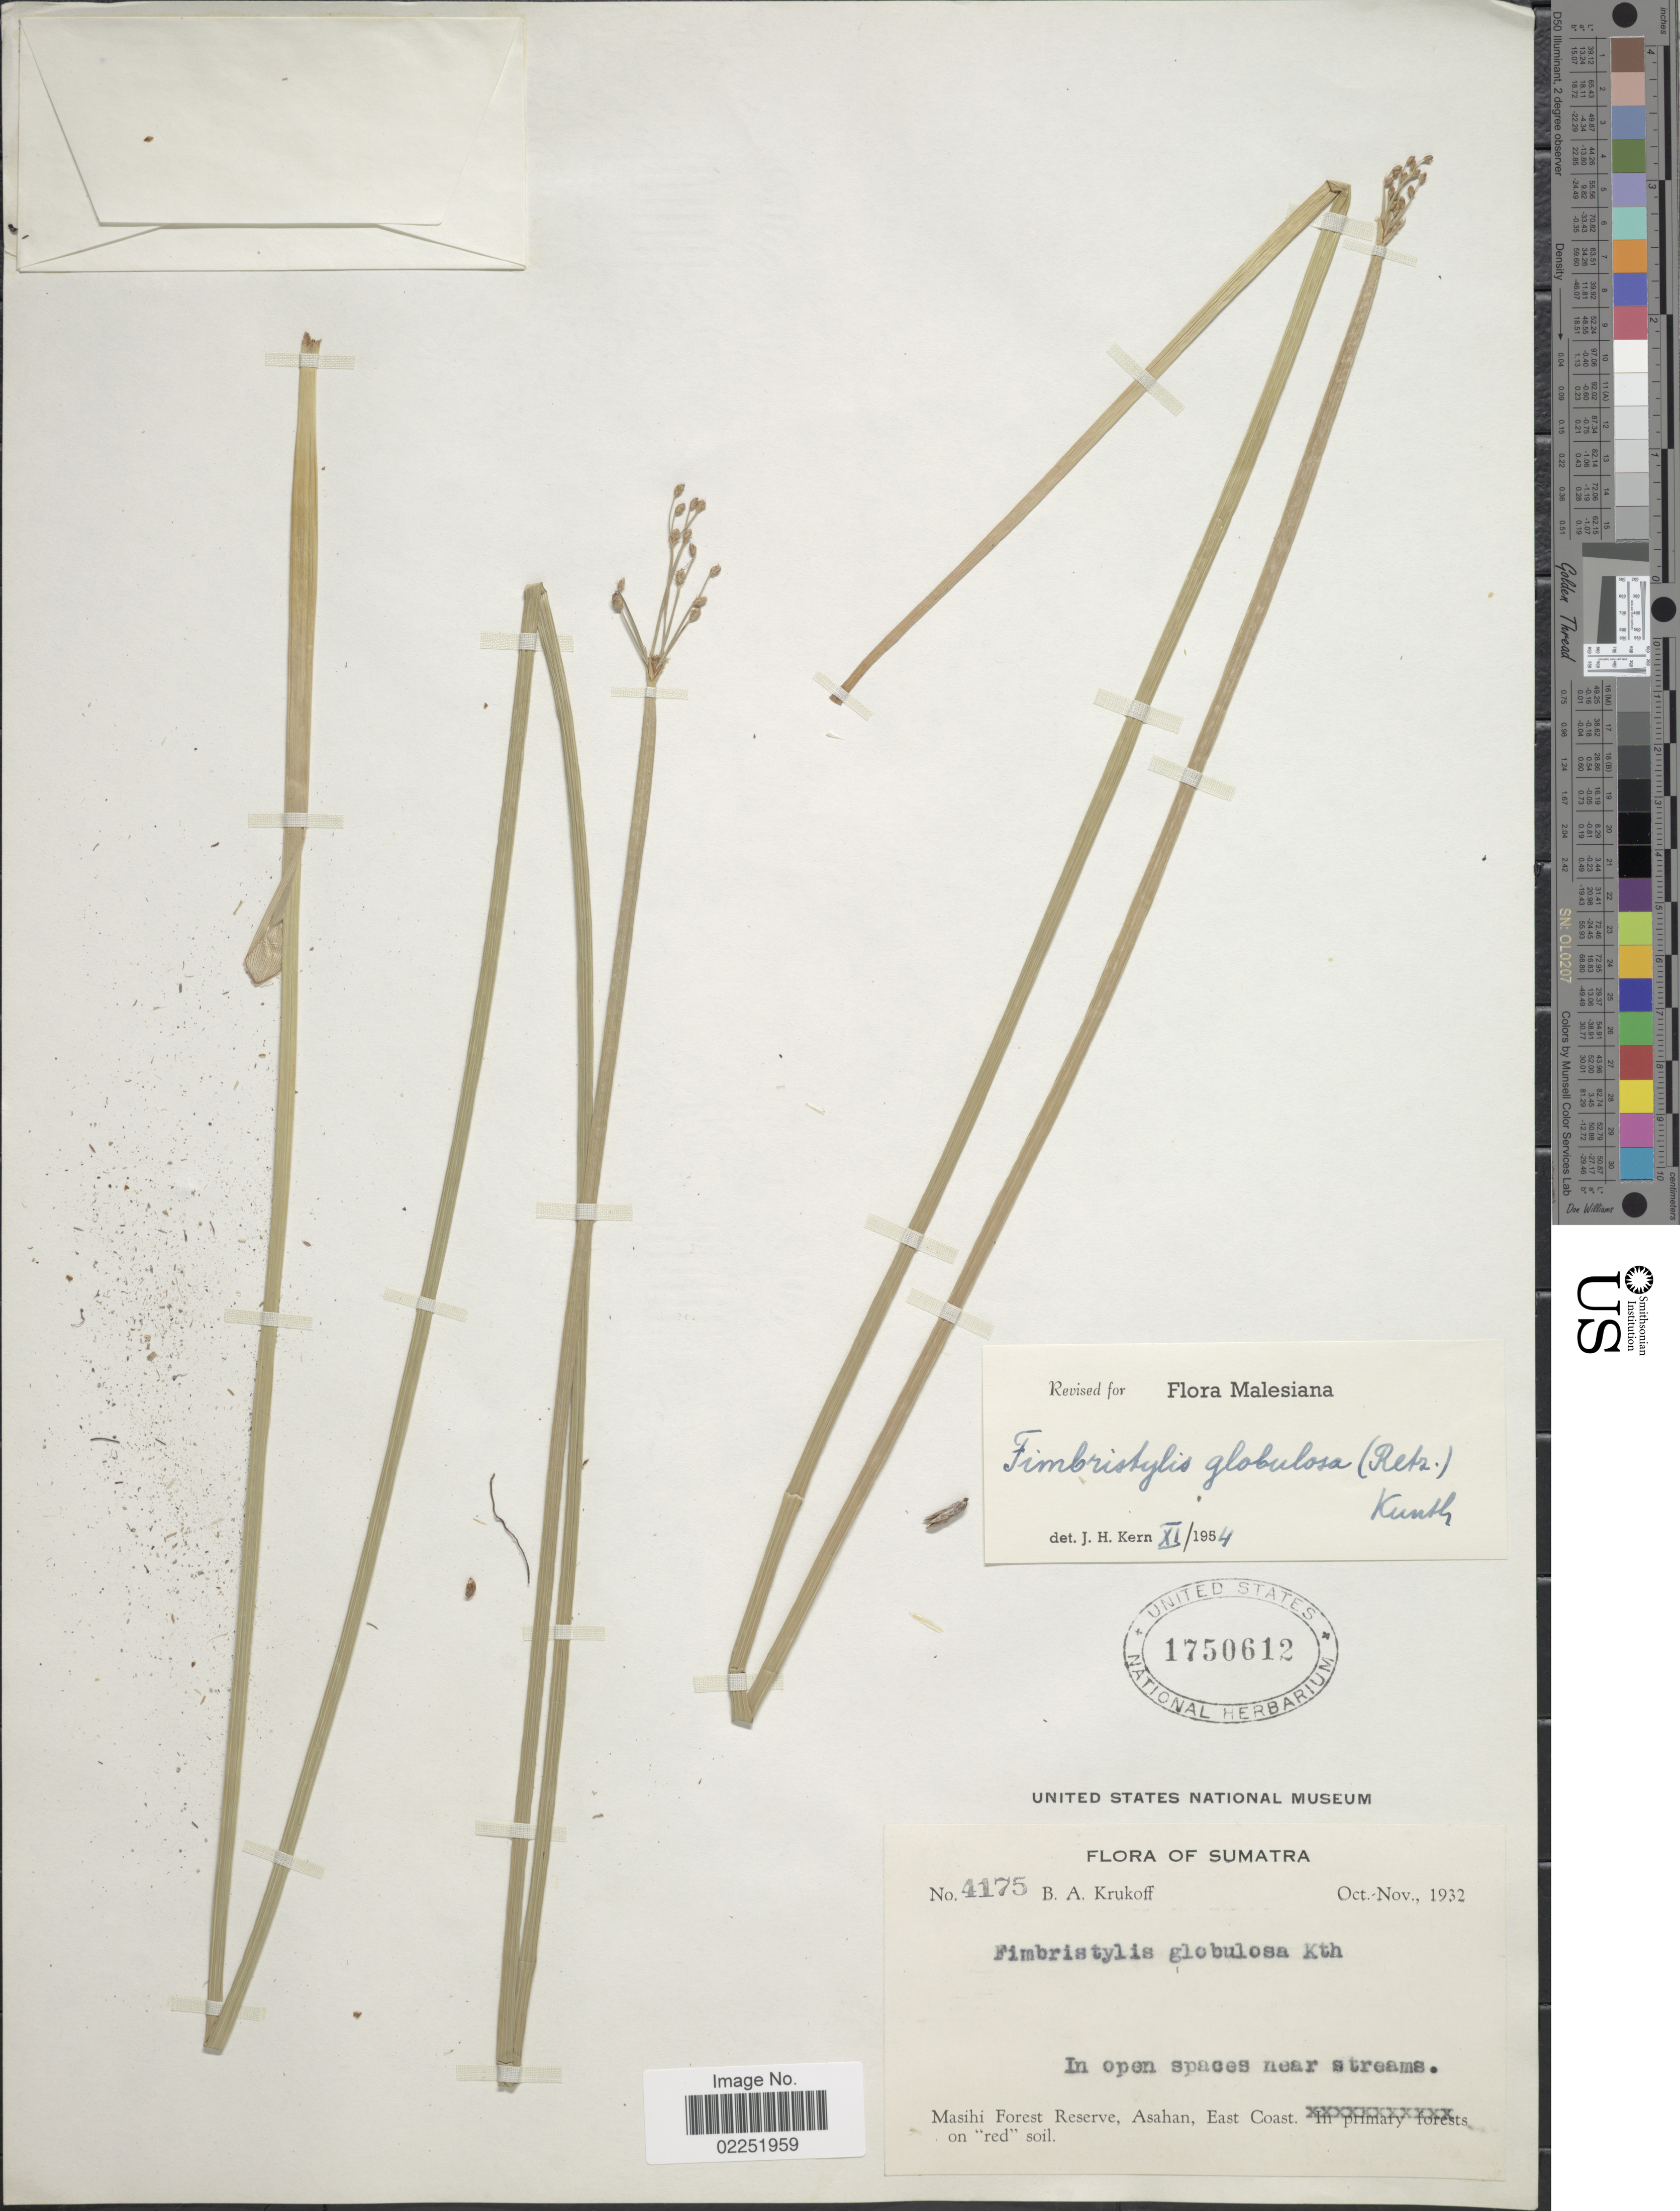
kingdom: Plantae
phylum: Tracheophyta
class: Liliopsida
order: Poales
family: Cyperaceae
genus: Fimbristylis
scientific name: Fimbristylis umbellaris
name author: (Lam.) Vahl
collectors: B. A. Krukoff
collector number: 4175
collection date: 1932-10/1932-11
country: Indonesia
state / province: Sumatra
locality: In open spaces near streams, Masihi Forest Reserve, Asahan, East Coast, on 'red' soil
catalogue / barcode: US 1750612